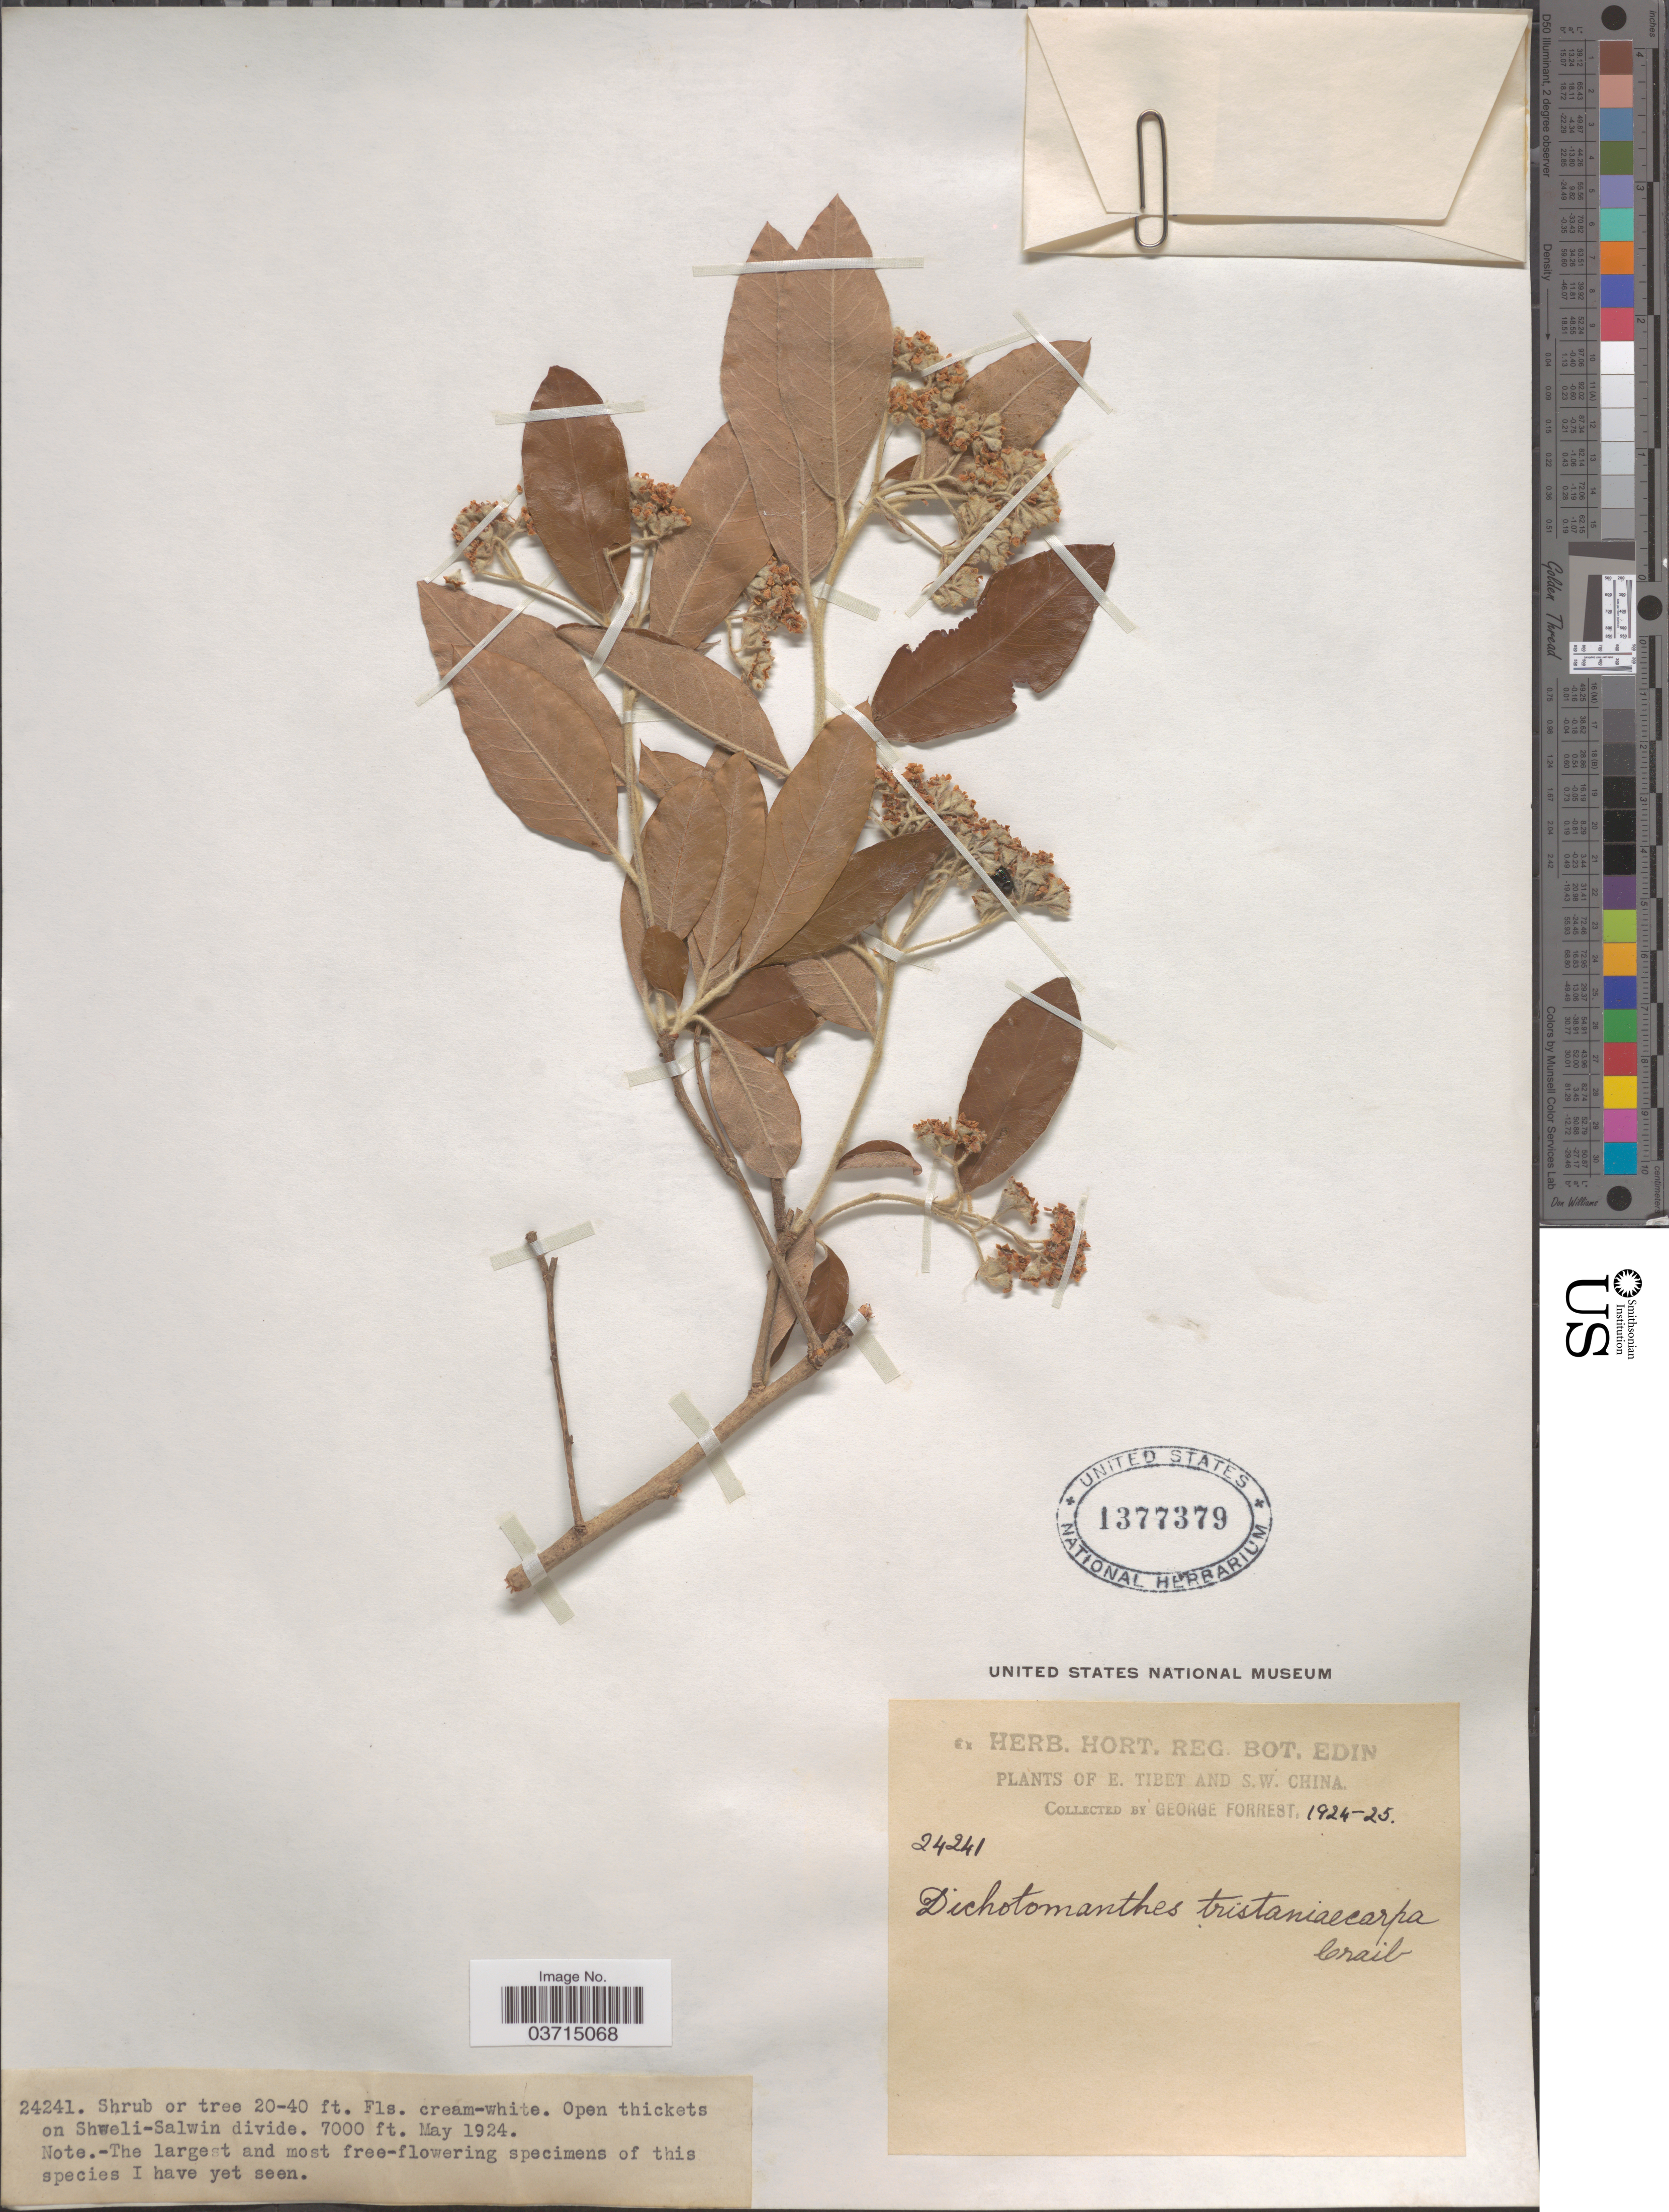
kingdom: Plantae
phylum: Tracheophyta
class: Magnoliopsida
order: Rosales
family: Rosaceae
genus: Dichotomanthes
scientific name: Dichotomanthes sp.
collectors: G. Forrest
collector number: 24241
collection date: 1924-05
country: China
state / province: Xizang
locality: E. Tibet and S.W. China. On Shweli-Salwin divide.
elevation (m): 2134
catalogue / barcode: US 1377379